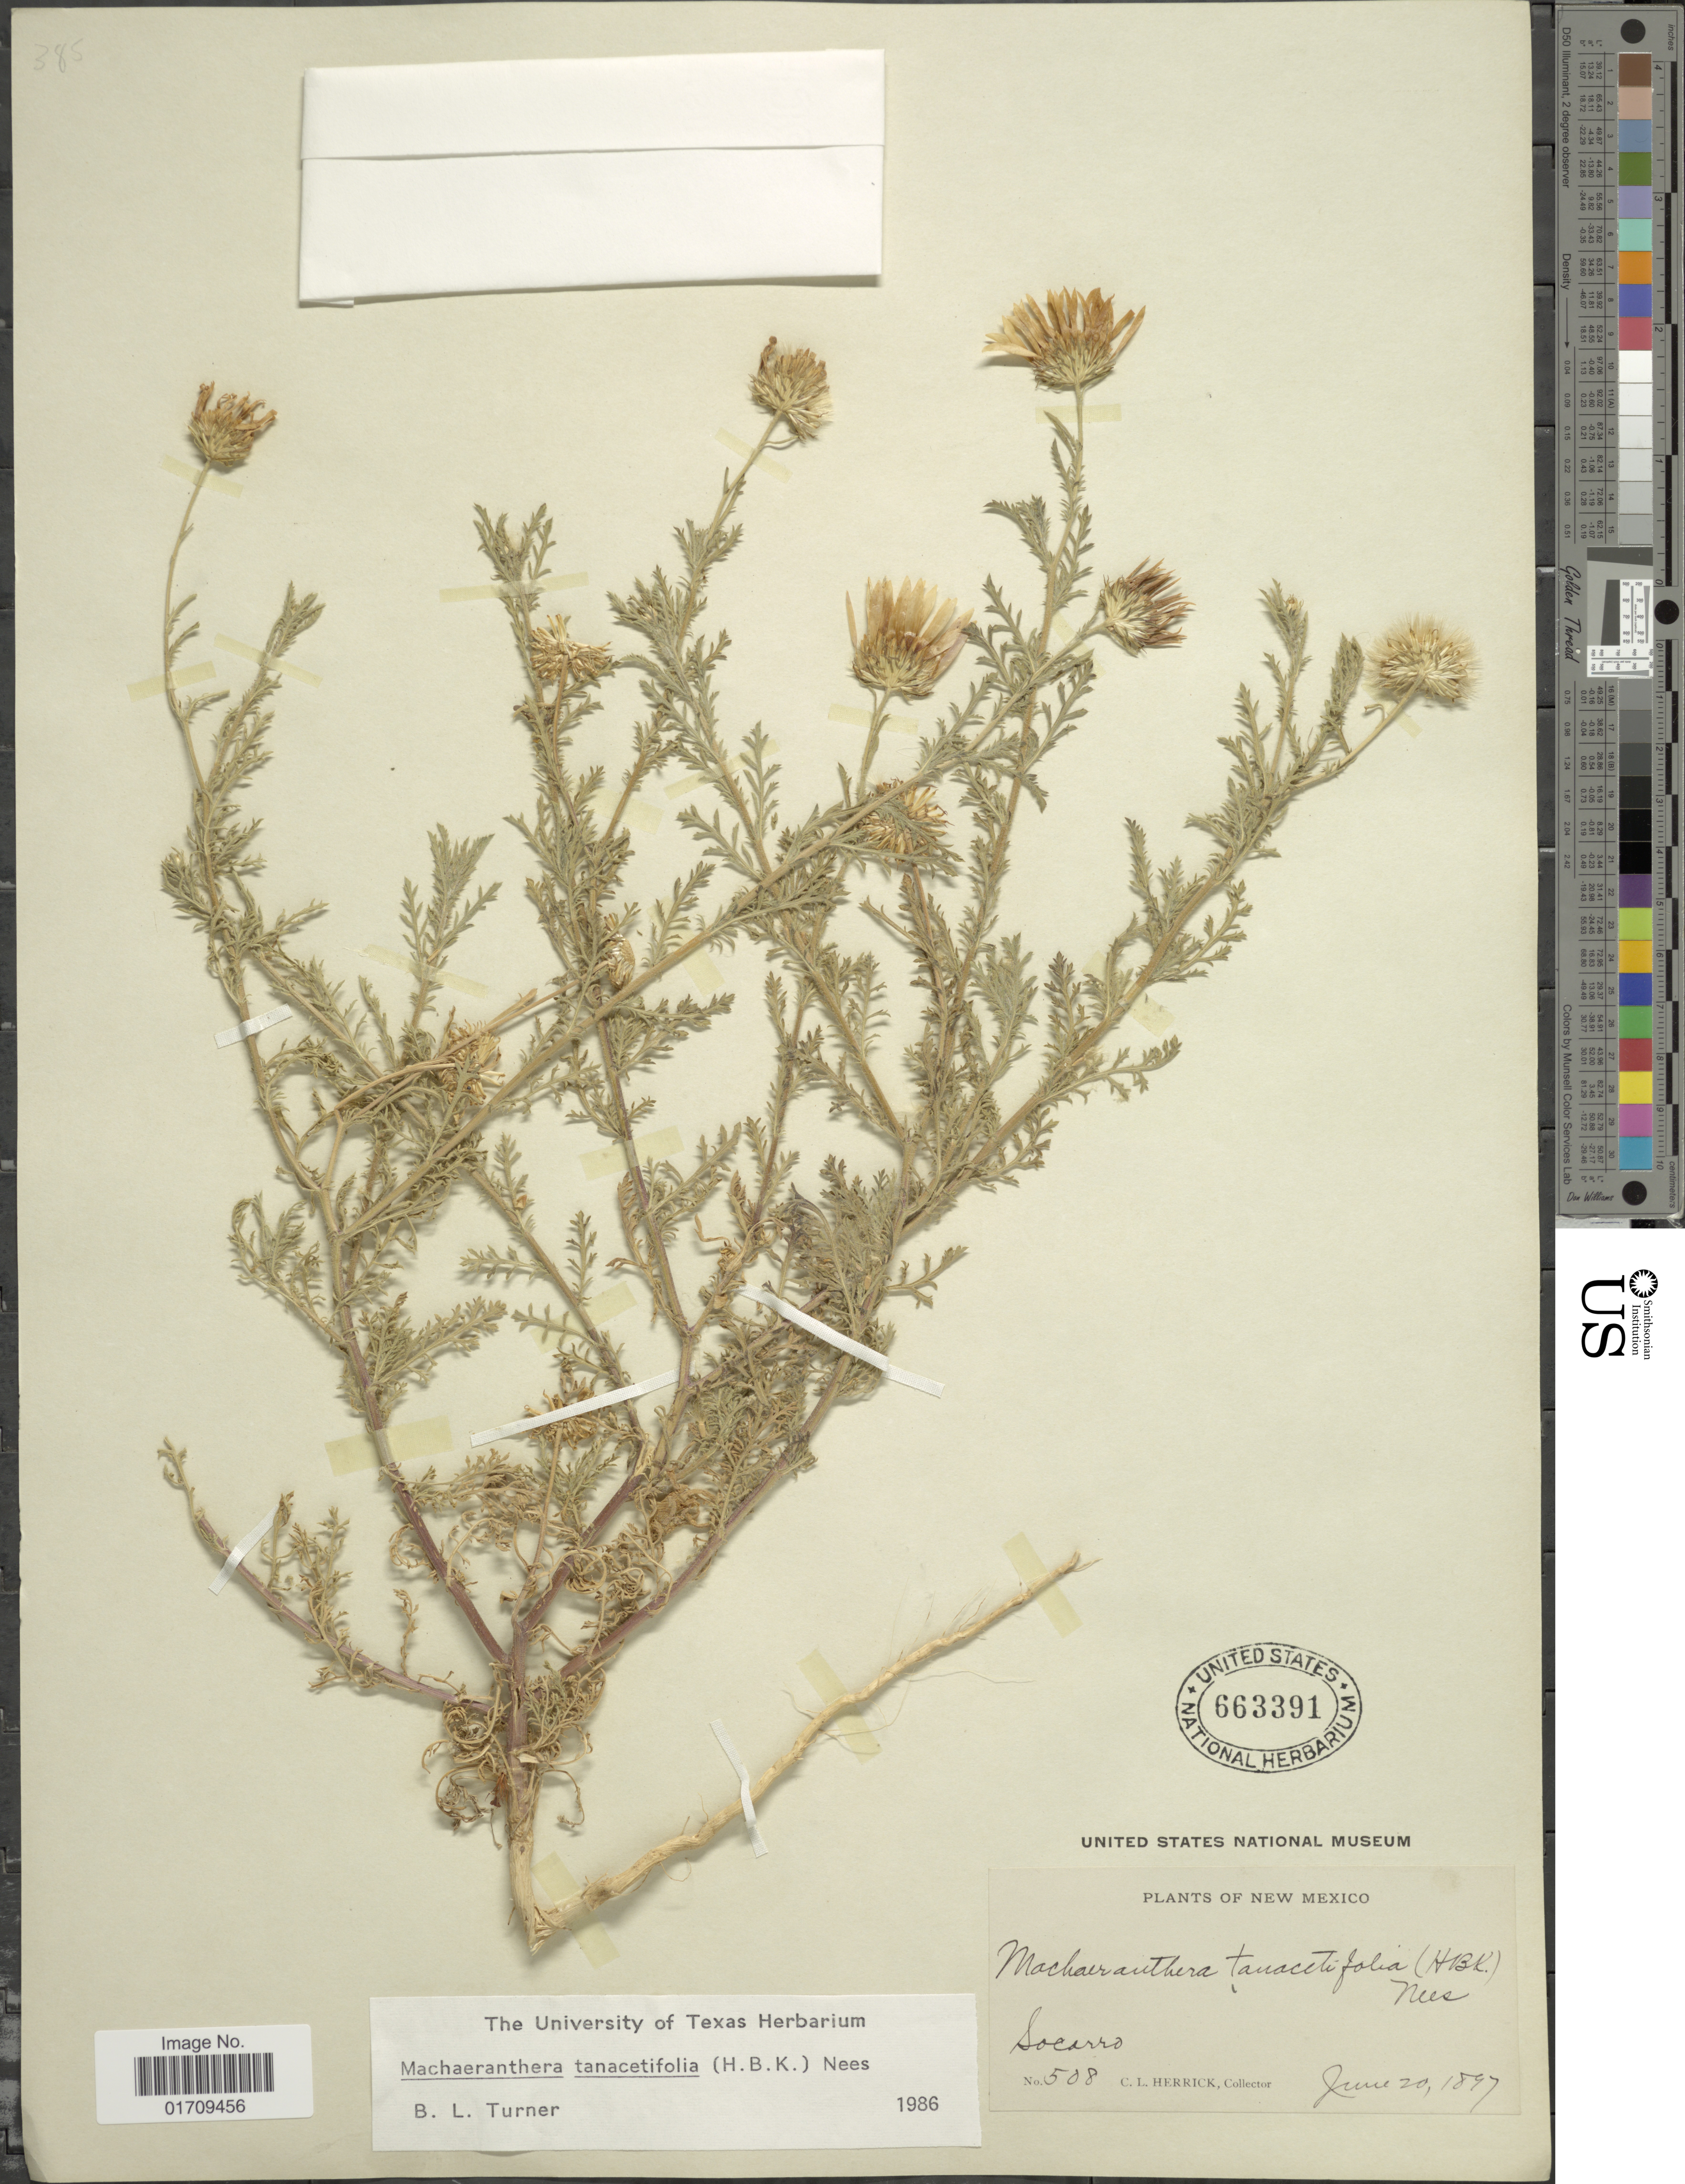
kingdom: Plantae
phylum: Tracheophyta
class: Magnoliopsida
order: Asterales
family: Asteraceae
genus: Machaeranthera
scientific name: Machaeranthera tanacetifolia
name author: (Kunth) Nees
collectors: C. Herrick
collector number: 508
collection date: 1897-06-20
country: United States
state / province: New Mexico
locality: Socorro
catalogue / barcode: US 663391